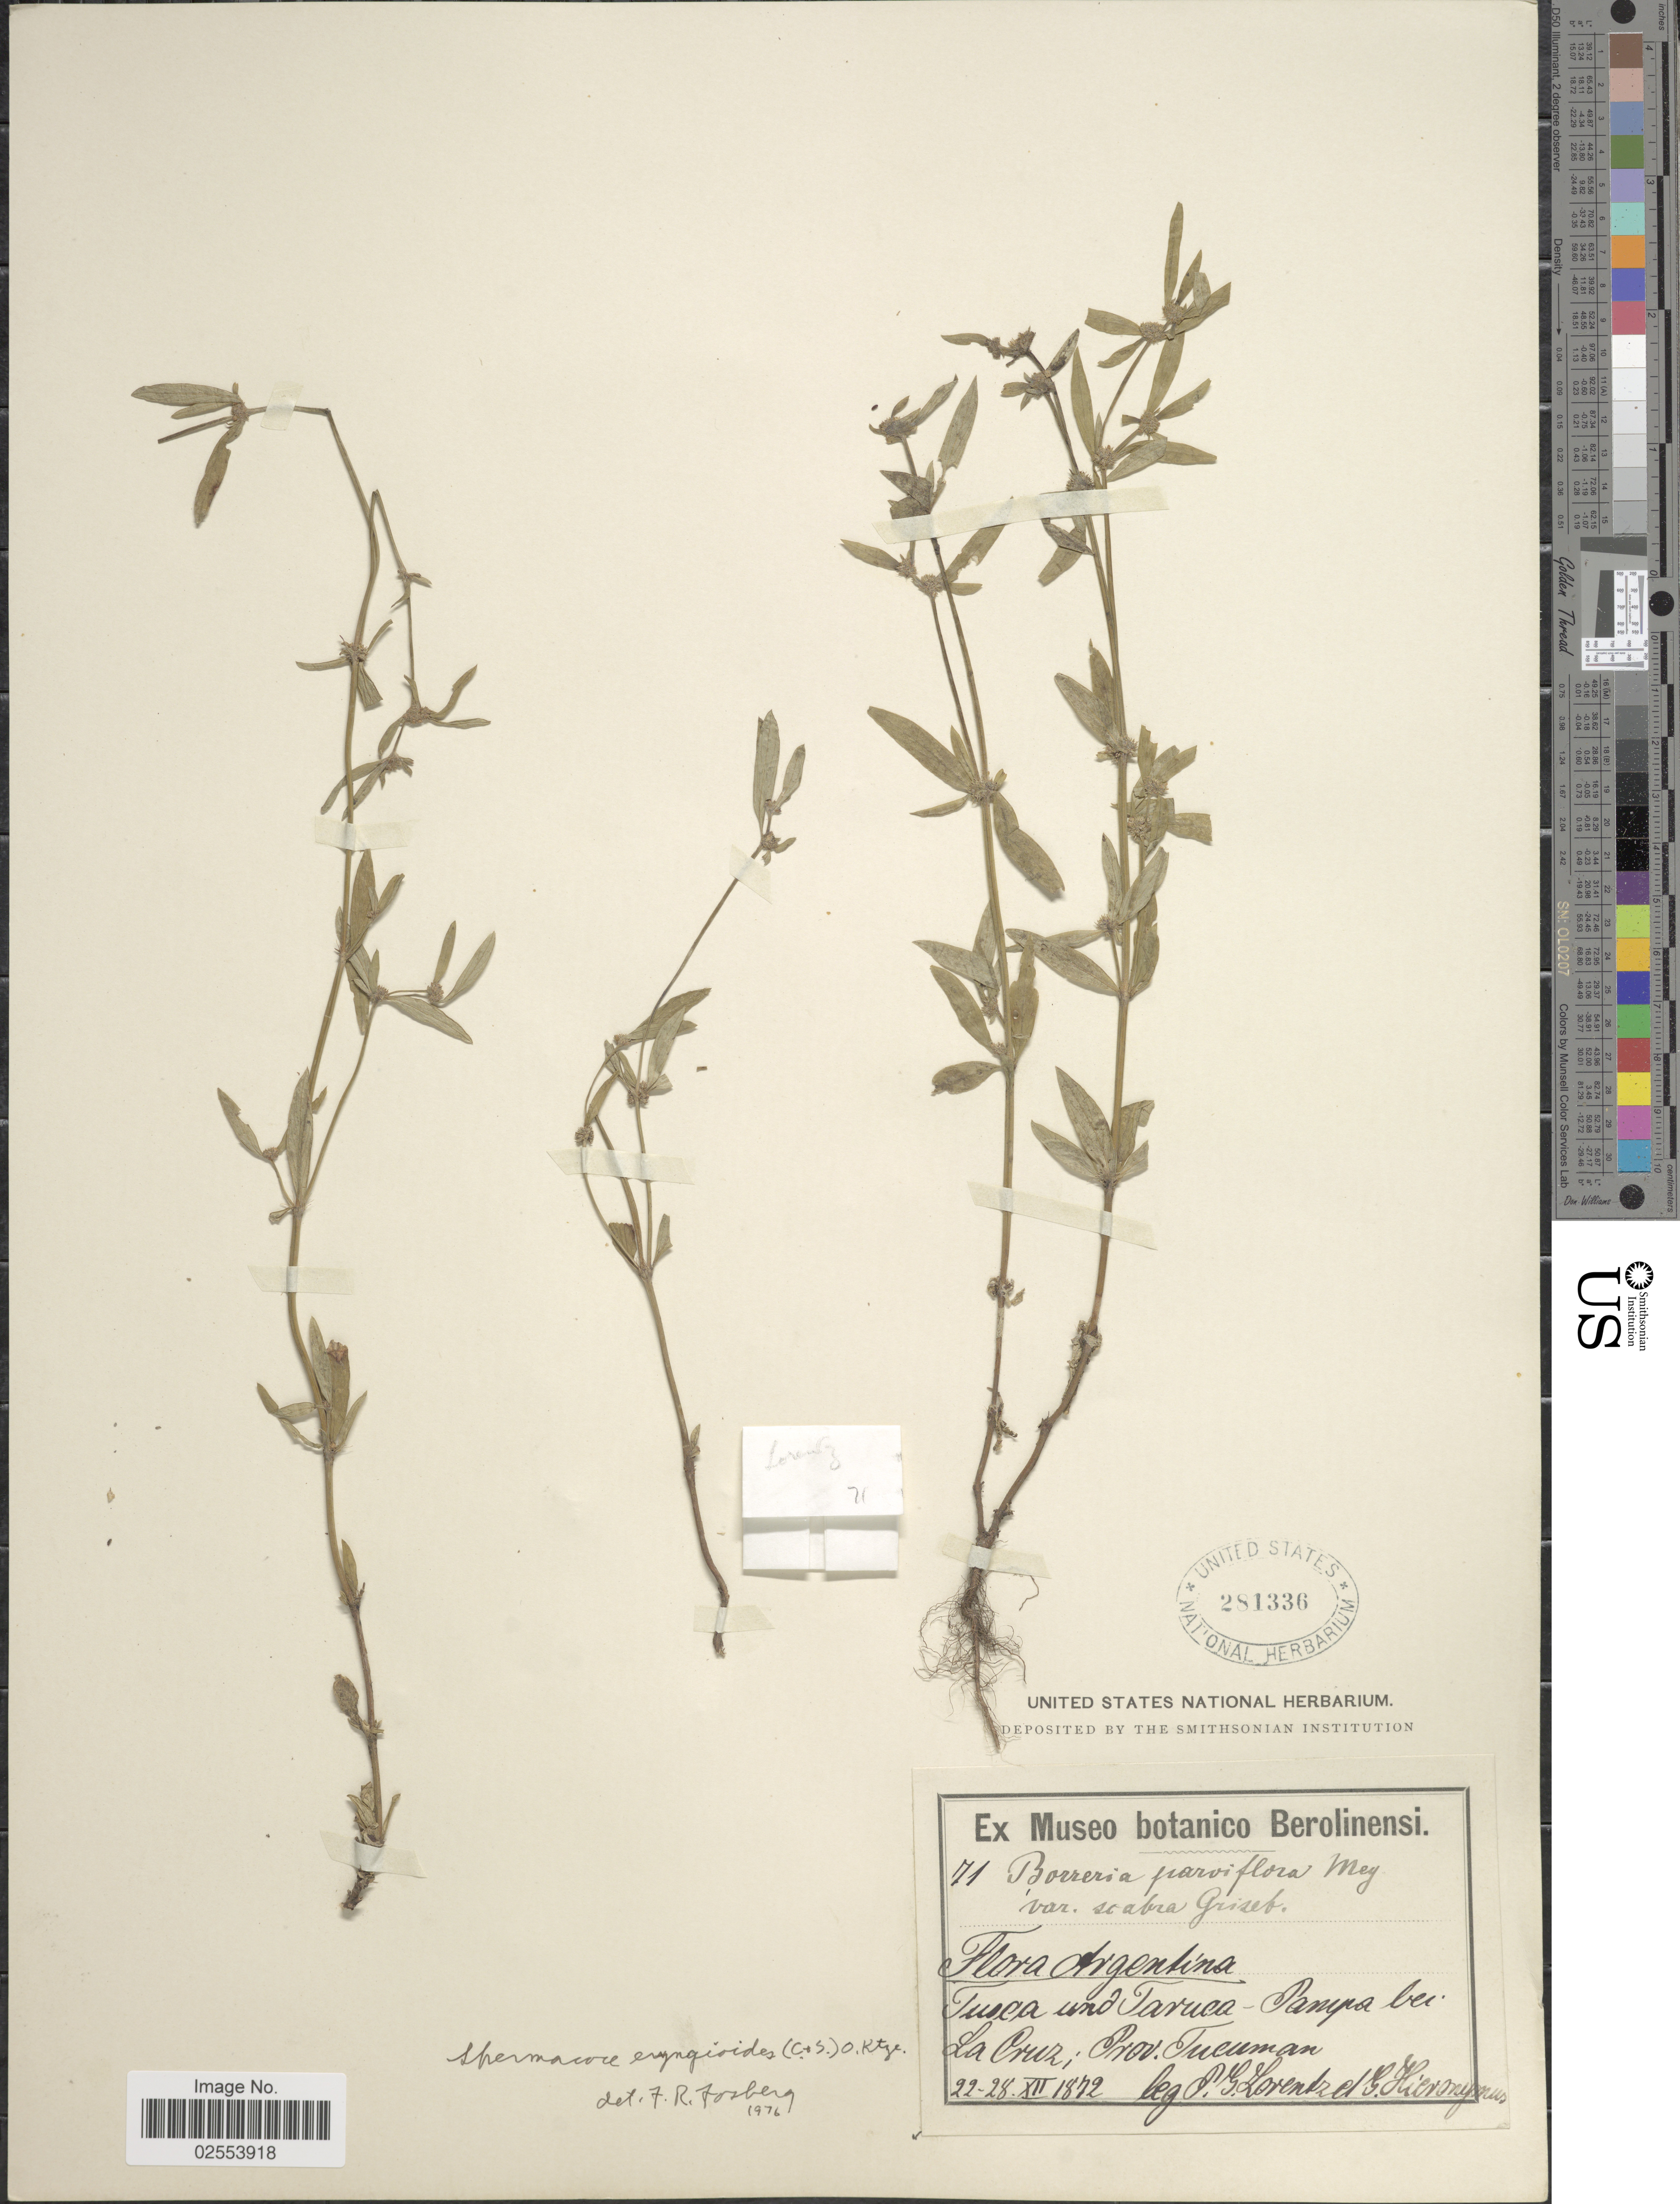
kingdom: Plantae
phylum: Tracheophyta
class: Magnoliopsida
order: Gentianales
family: Rubiaceae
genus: Spermacoce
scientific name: Spermacoce eryngioides var. eryngioides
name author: (Cham. & Schltdl.) Kuntze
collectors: P. G. Lorentz & G. H. Hieronymus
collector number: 71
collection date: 1872-12-22/1872-12-28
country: Argentina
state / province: Tucuman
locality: Tusca und Taruca-Panya bei La Cruz.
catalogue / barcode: US 281336